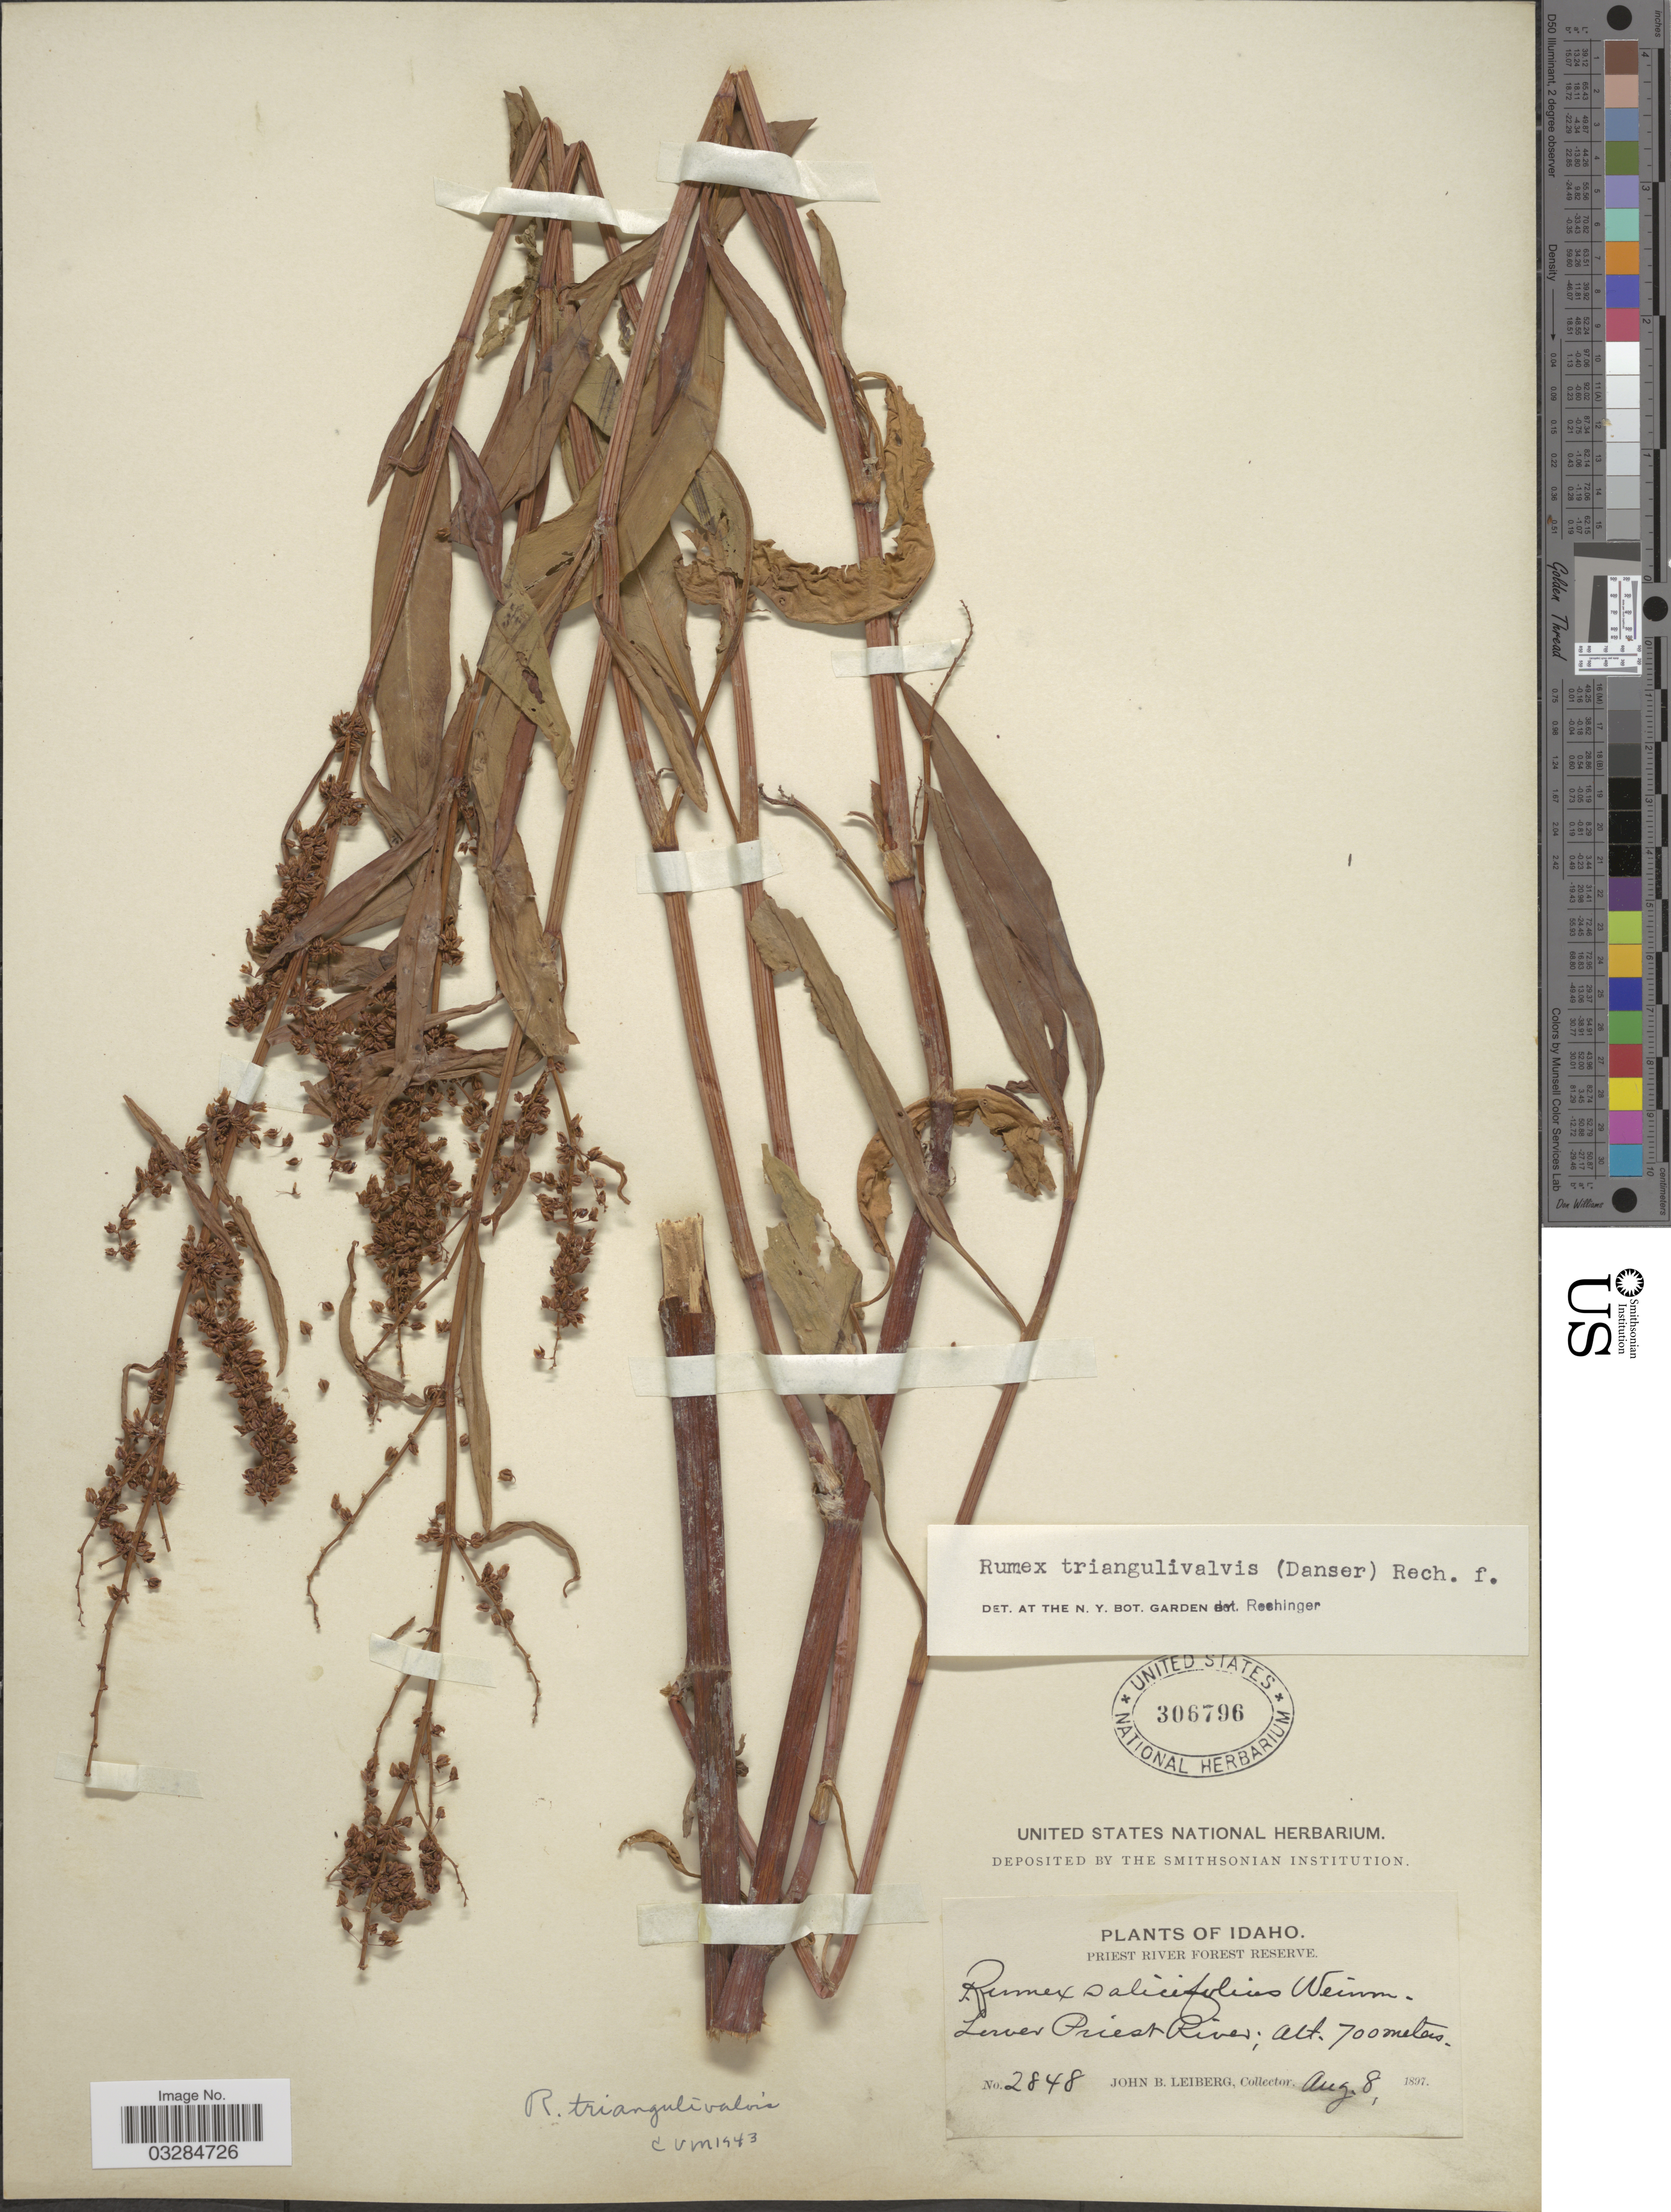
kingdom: Plantae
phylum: Tracheophyta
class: Magnoliopsida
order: Caryophyllales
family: Polygonaceae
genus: Rumex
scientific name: Rumex triangulivalvis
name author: (Danser) Rech. f.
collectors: J. Leiberg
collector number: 2848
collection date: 1897-08-08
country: United States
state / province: Idaho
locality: Priest River Forest Reserve. Lower Priest River.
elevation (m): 700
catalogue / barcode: US 306796